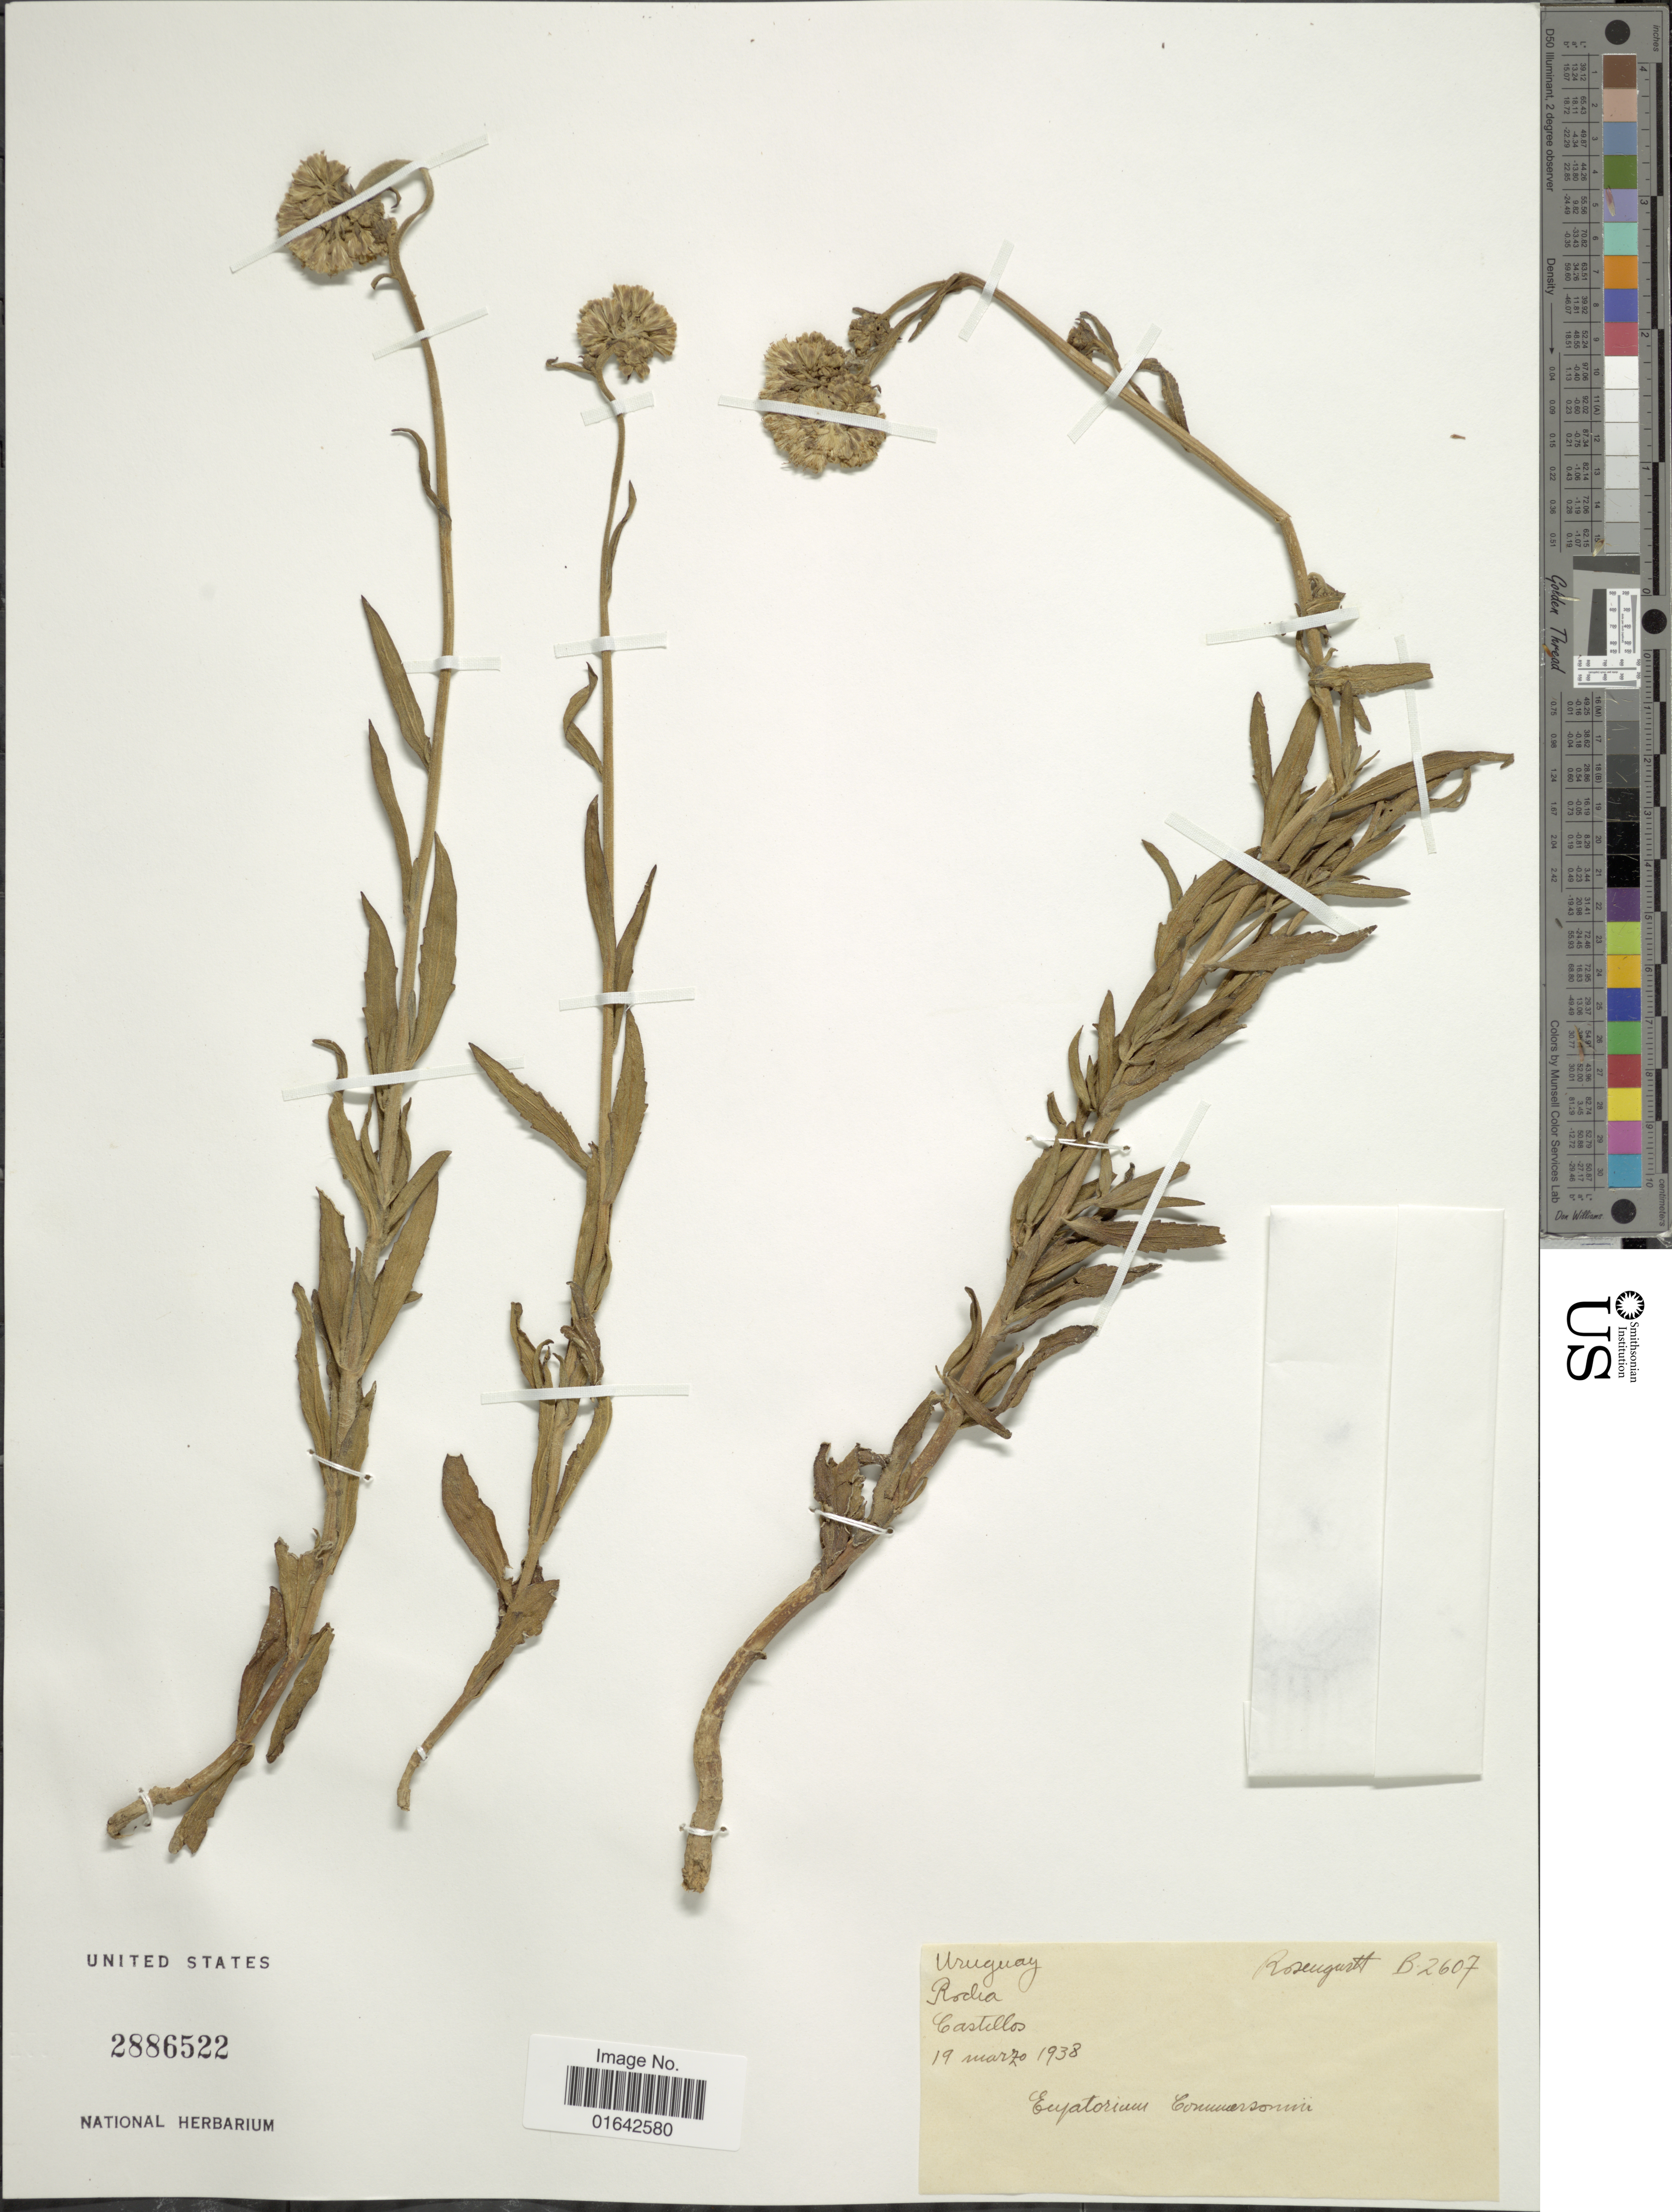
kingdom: Plantae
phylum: Tracheophyta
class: Magnoliopsida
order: Asterales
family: Asteraceae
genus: Gyptis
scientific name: Gyptis commersonii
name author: Cass.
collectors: B. Rosengurtt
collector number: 2607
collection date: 1938-03-19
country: Uruguay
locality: Rodia, Castillos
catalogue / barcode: US 2886522